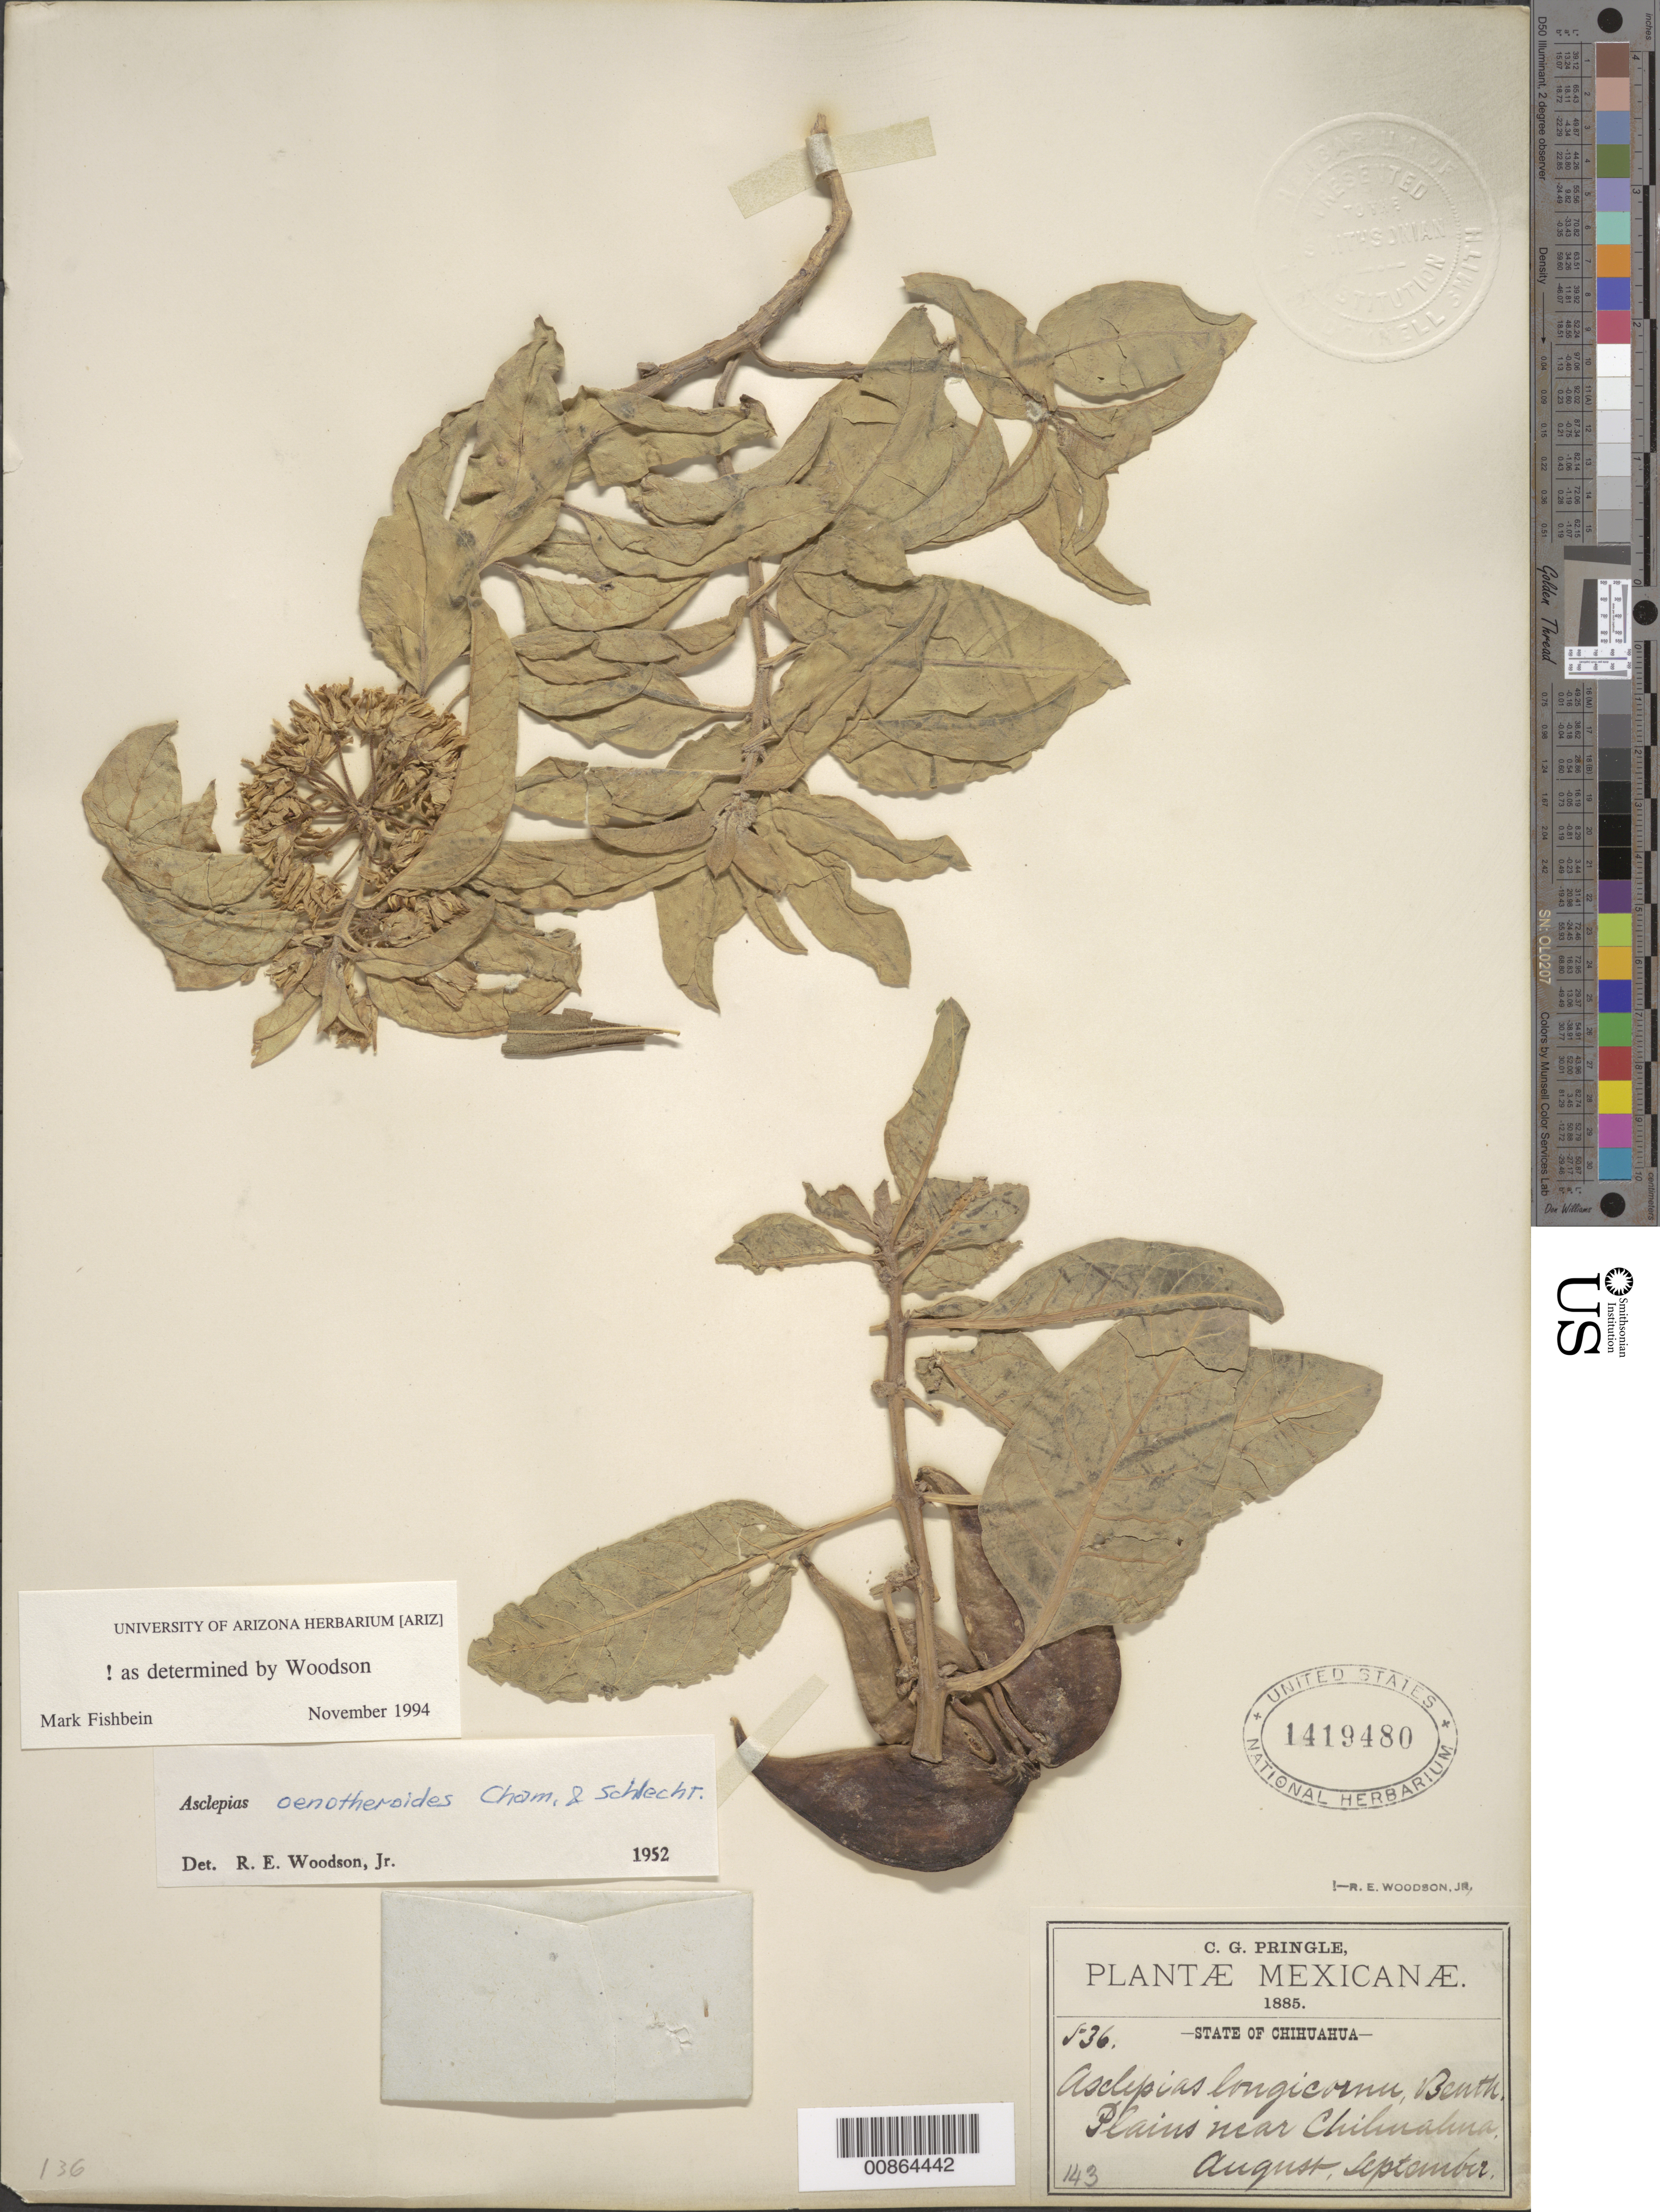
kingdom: Plantae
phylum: Tracheophyta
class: Magnoliopsida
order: Gentianales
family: Apocynaceae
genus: Asclepias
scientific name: Asclepias oenotheroides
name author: Schltdl. & Cham.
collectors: C. G. Pringle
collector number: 536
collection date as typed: Aug 1885 to -- Sep 1885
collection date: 1885-08/1885-09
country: Mexico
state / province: Chihuahua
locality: Near Chihuahua.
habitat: Plains.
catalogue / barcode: US 1419480